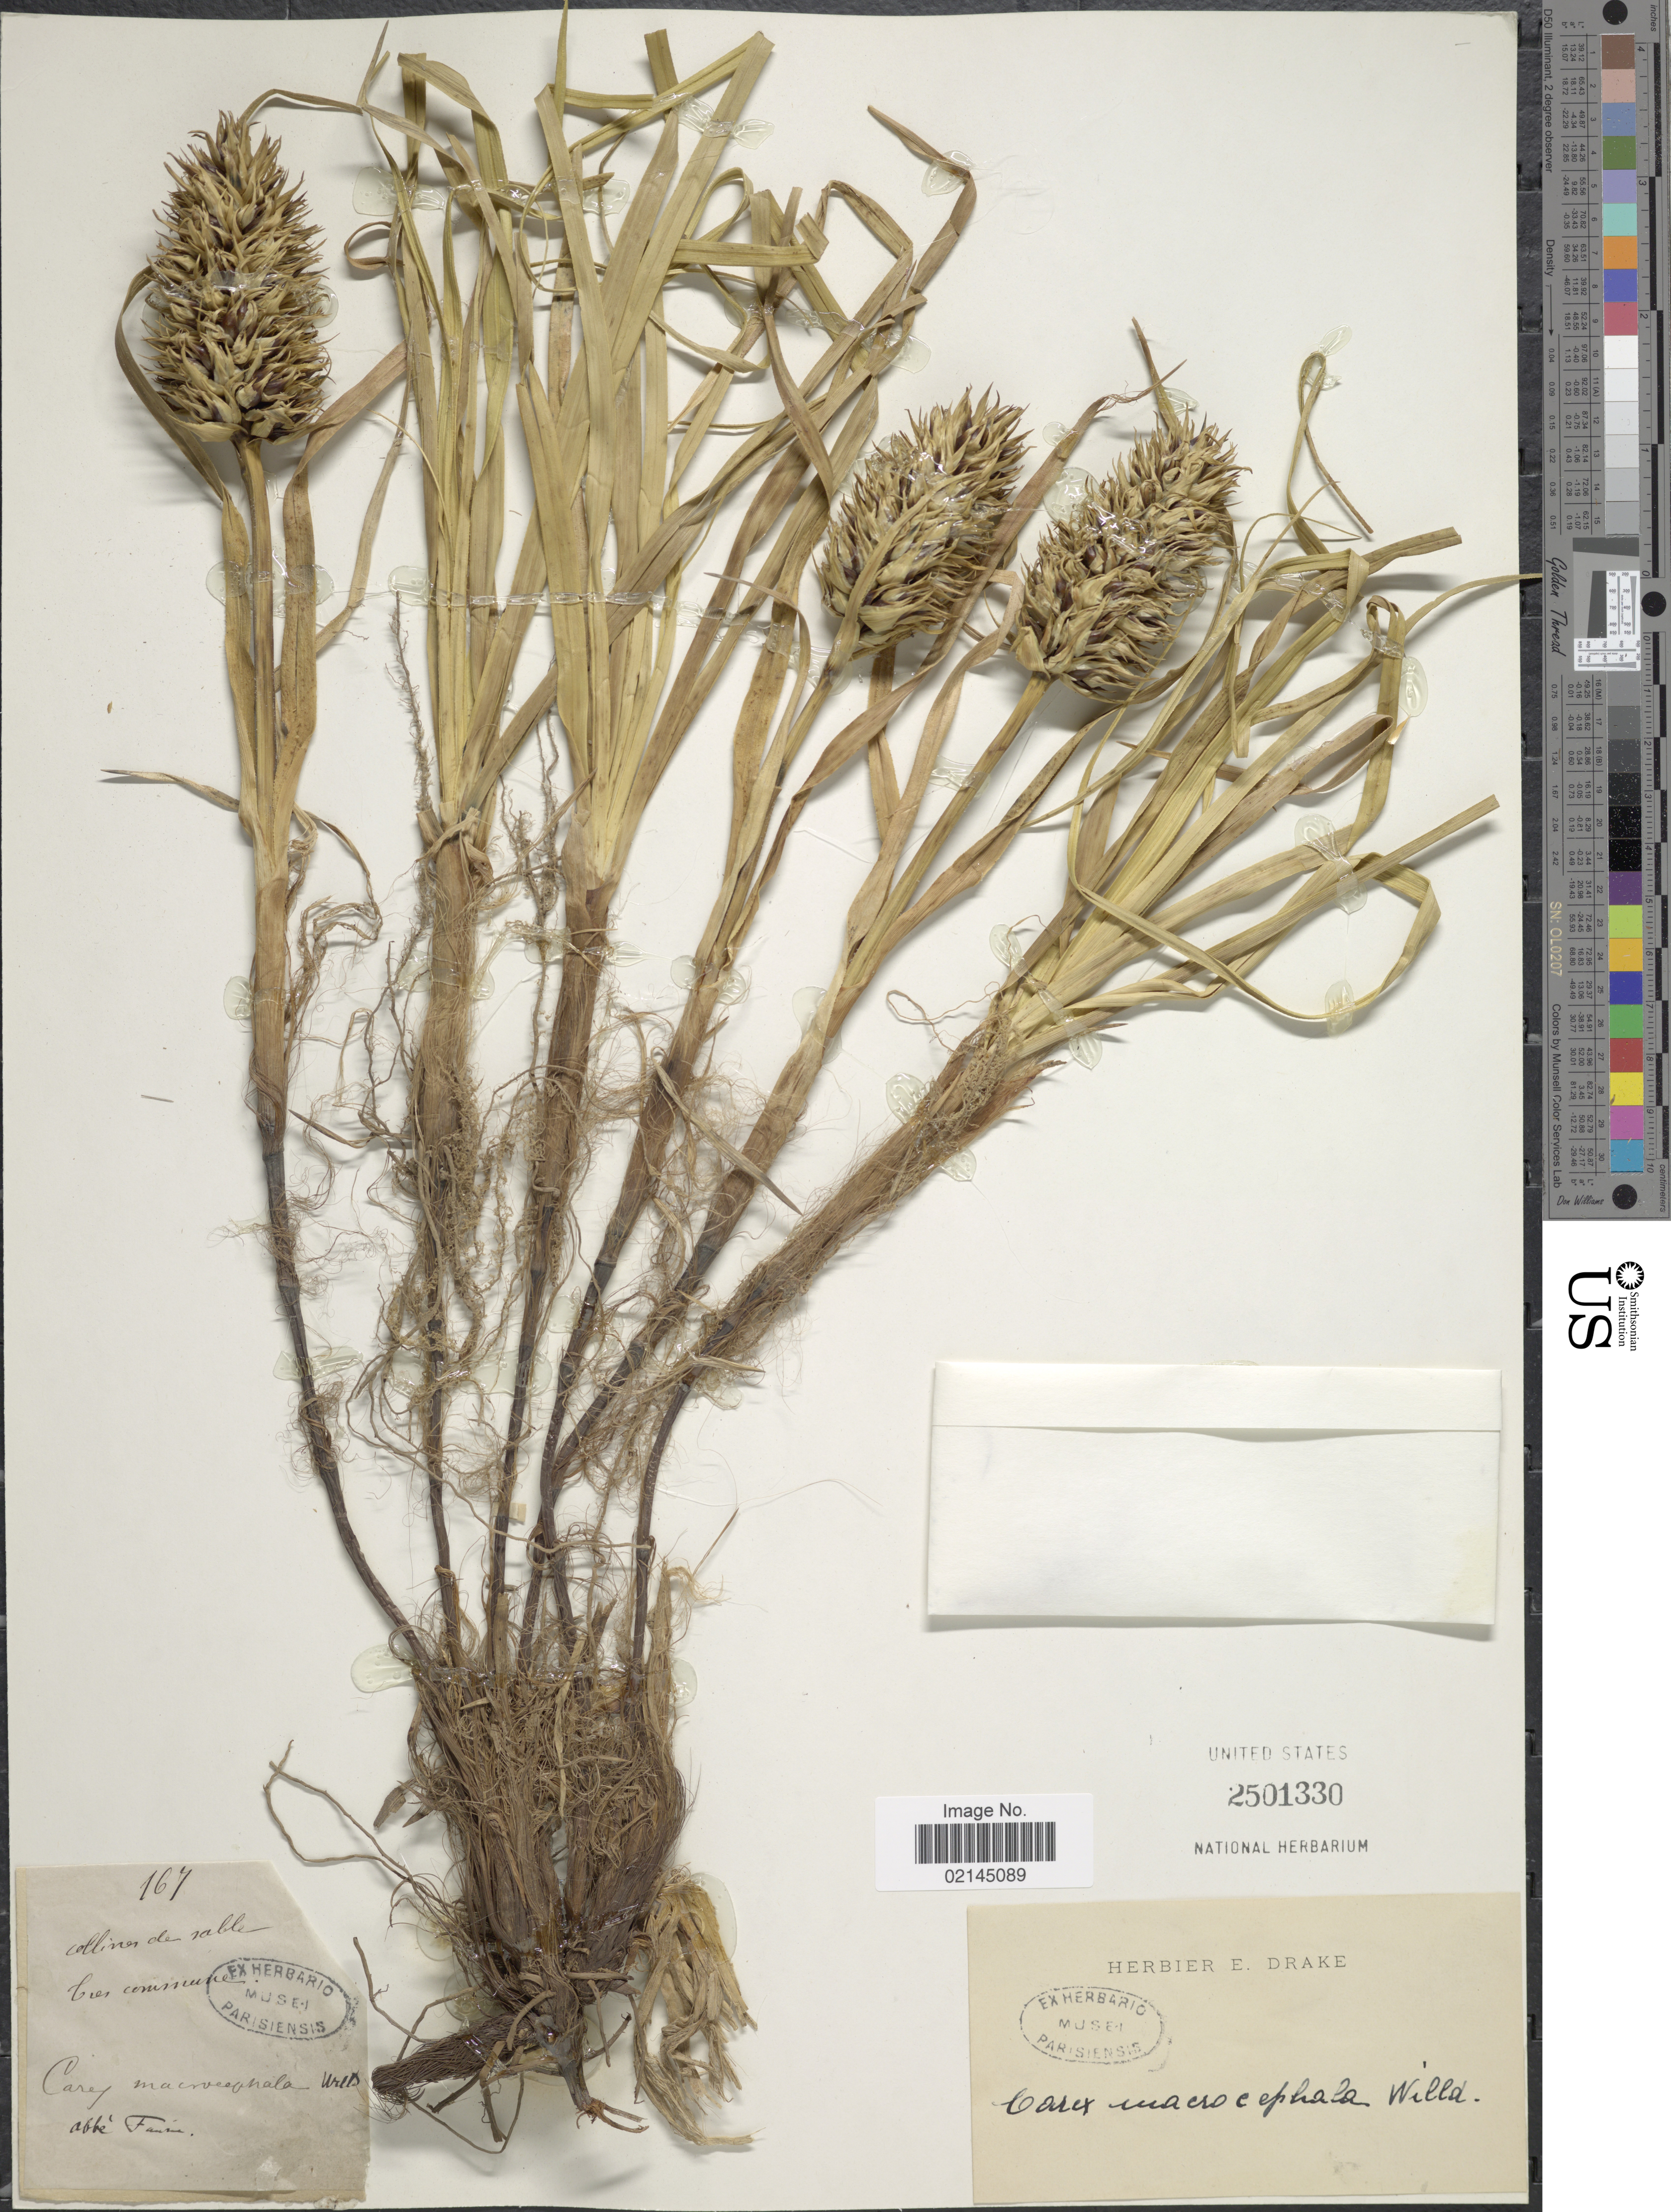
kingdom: Plantae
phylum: Tracheophyta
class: Liliopsida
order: Poales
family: Cyperaceae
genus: Carex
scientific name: Carex macrocephala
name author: Willd. ex Spreng.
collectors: A. Faure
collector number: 167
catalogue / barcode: US 2501330